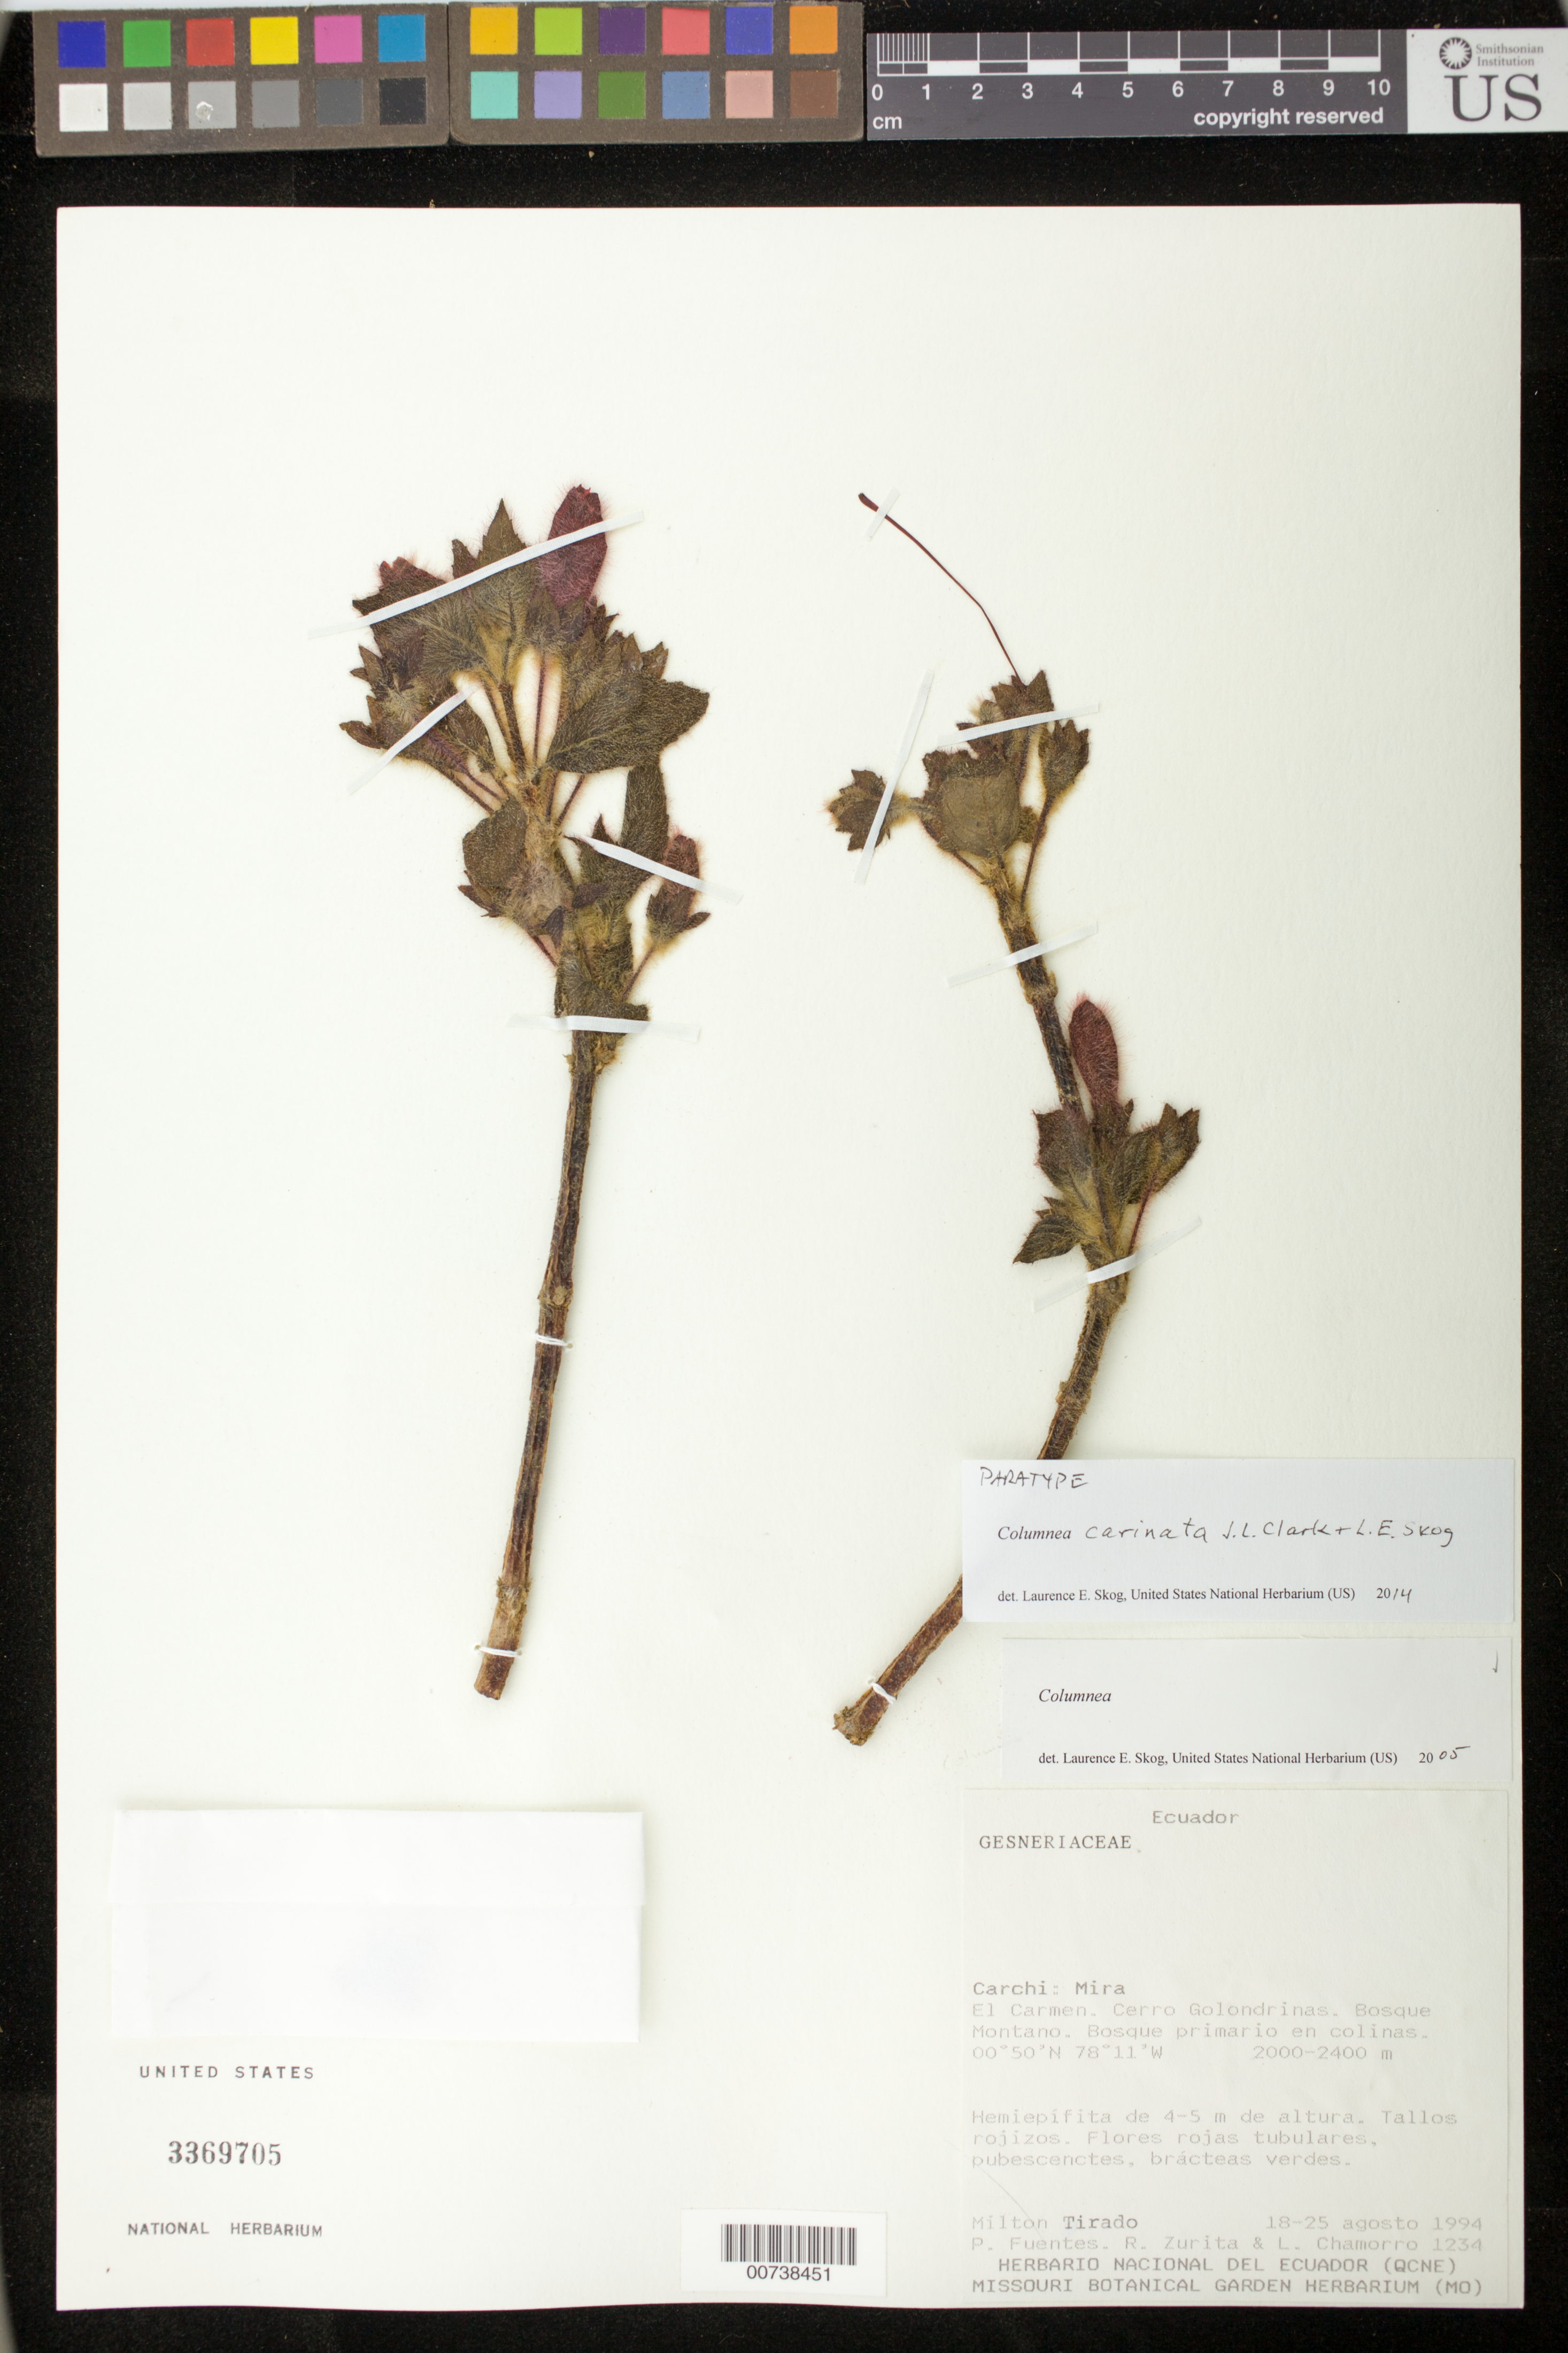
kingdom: Plantae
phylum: Tracheophyta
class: Magnoliopsida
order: Lamiales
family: Gesneriaceae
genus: Columnea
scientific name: Columnea carinata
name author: J.L. Clark & L.E. Skog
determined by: Skog, Laurence E.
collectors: M. Tirado, P. Fuentes, R. Zurita & L. Chamorro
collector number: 1234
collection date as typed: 18-25 Aug 1994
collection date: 1994-08-18/1994-08-25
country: Ecuador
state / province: Carchi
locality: Carchi: Mira. El Carmen. Cerro Golondrinas.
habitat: Bosque Montano. Bosque primario en colinas.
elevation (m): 2000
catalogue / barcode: US 3369705